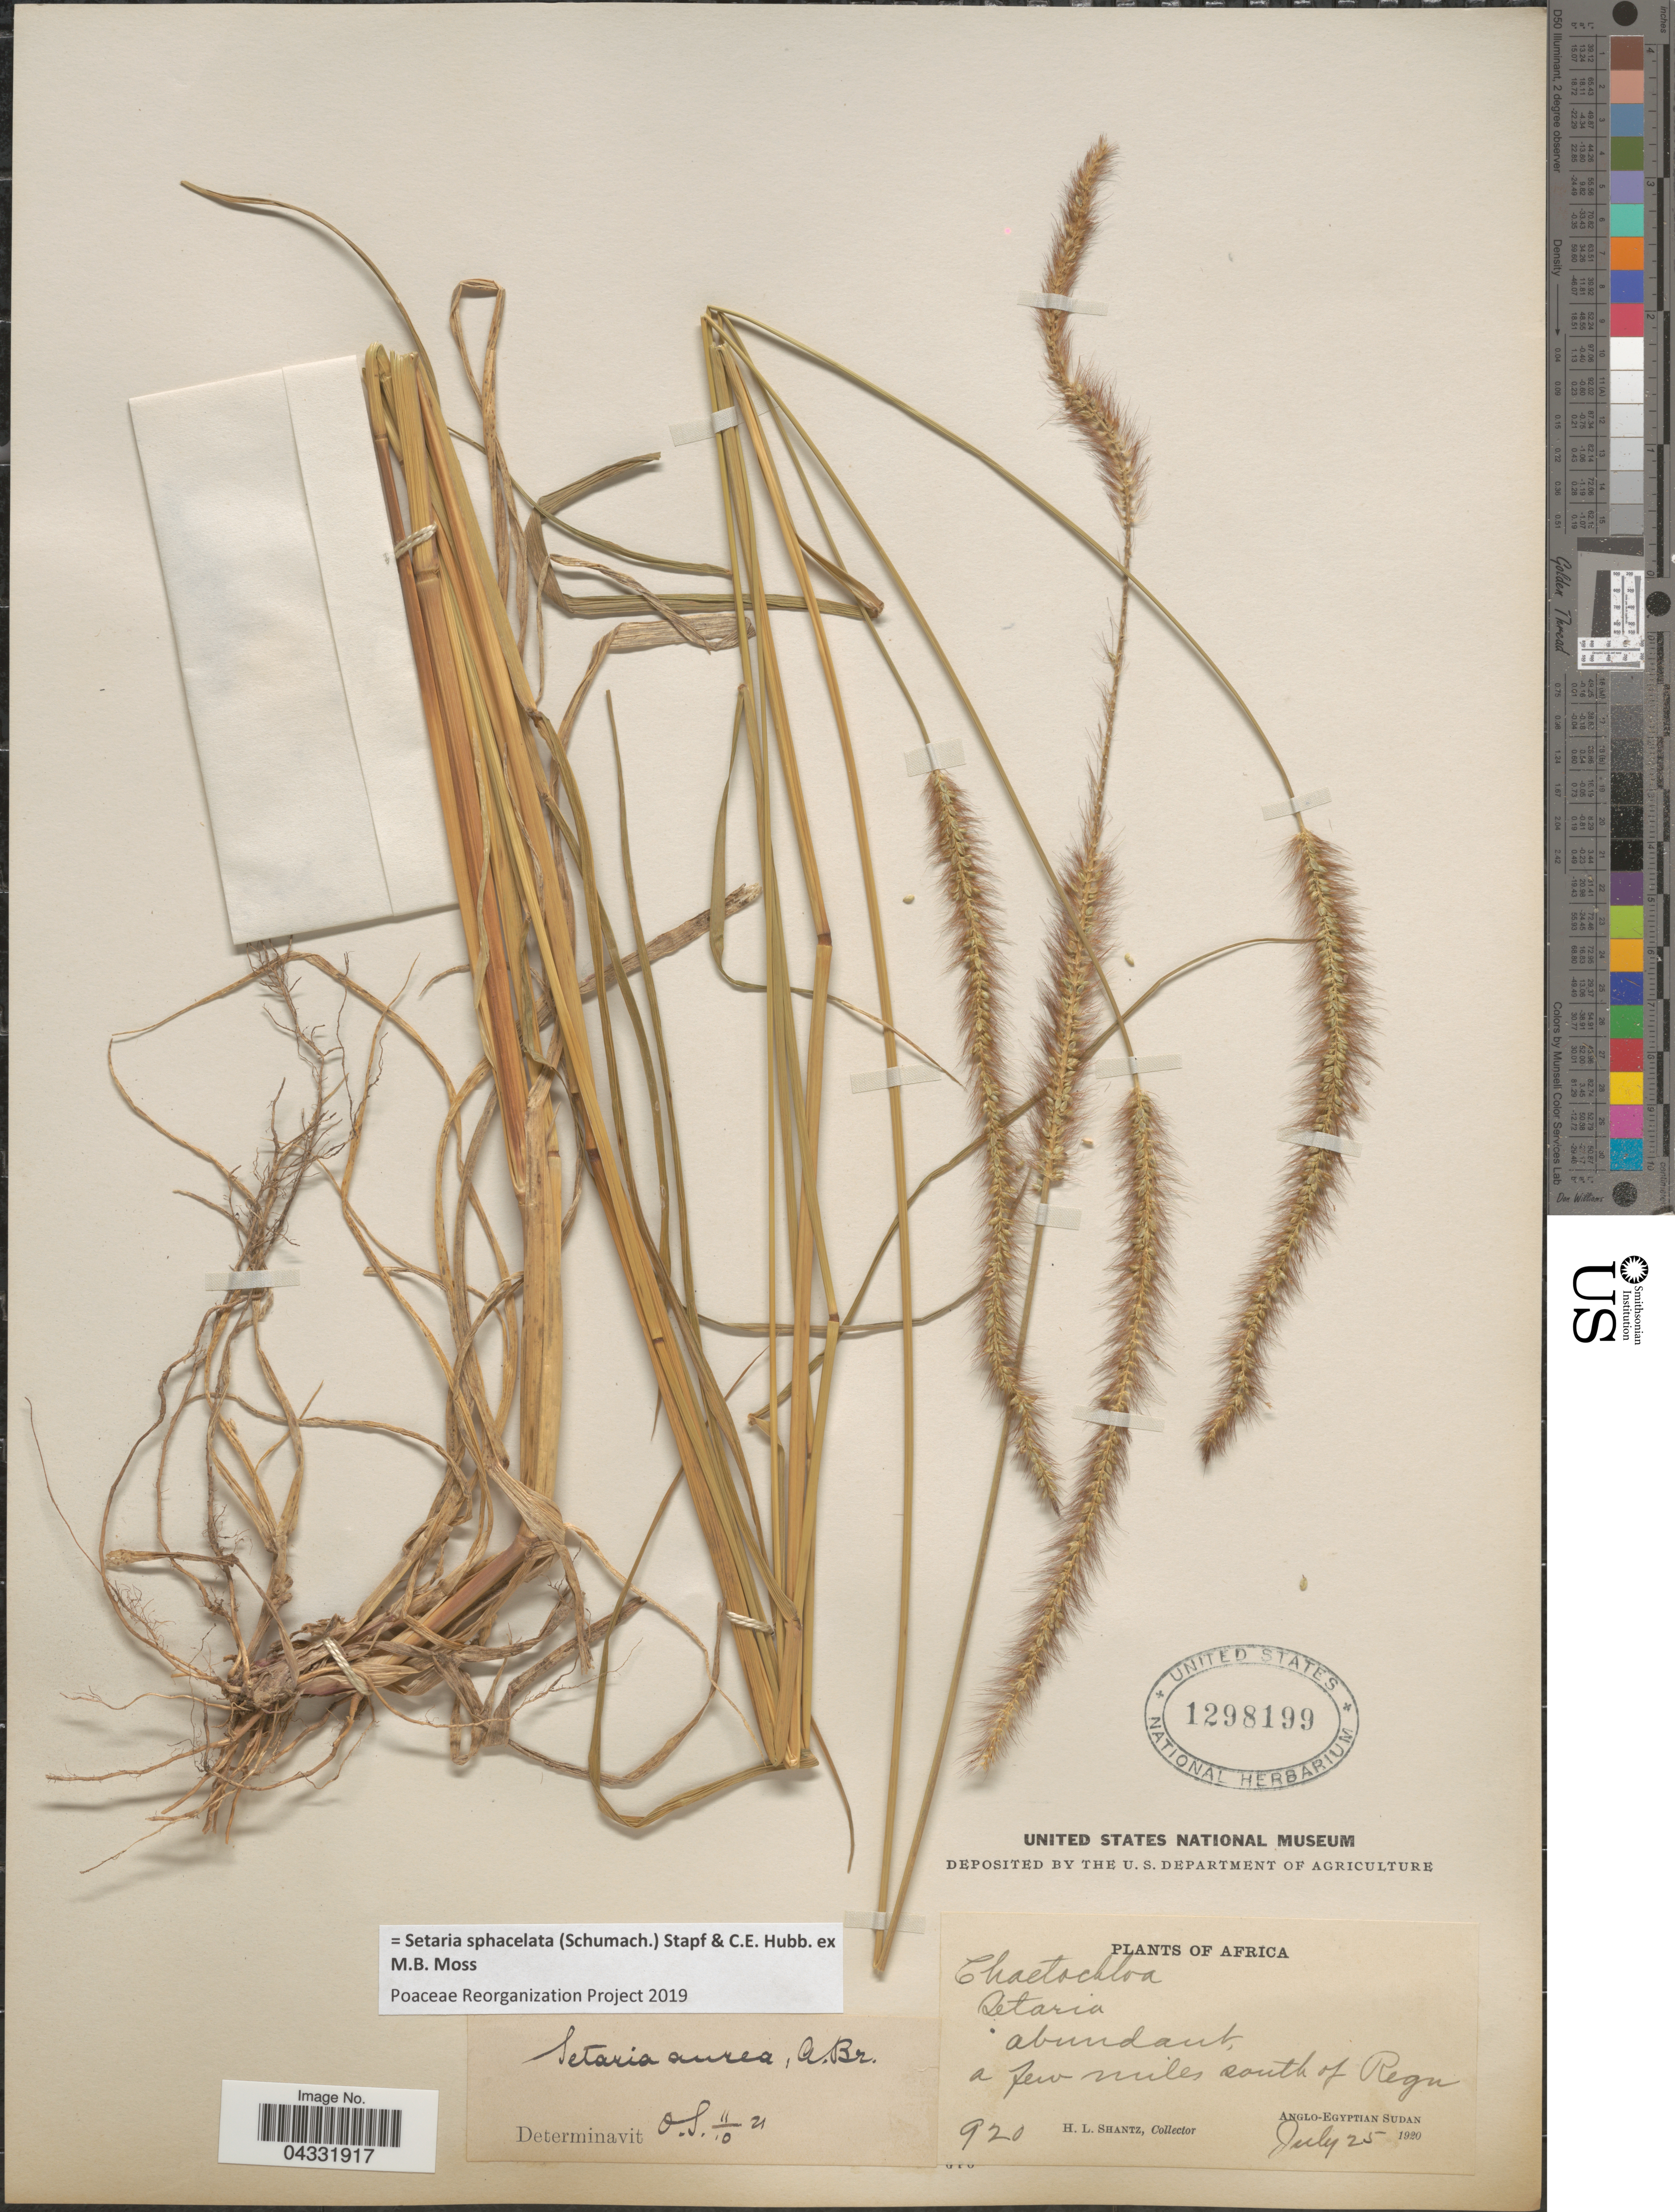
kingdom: Plantae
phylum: Tracheophyta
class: Liliopsida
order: Poales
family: Poaceae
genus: Setaria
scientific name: Setaria sphacelata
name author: (Schumach.) Stapf & Hubb. ex Moss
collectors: H. Shantz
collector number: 920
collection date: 1920-07-25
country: Sudan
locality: A few miles south of Regu. Anglo- Egyptian Sudan.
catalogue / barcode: US 1298199